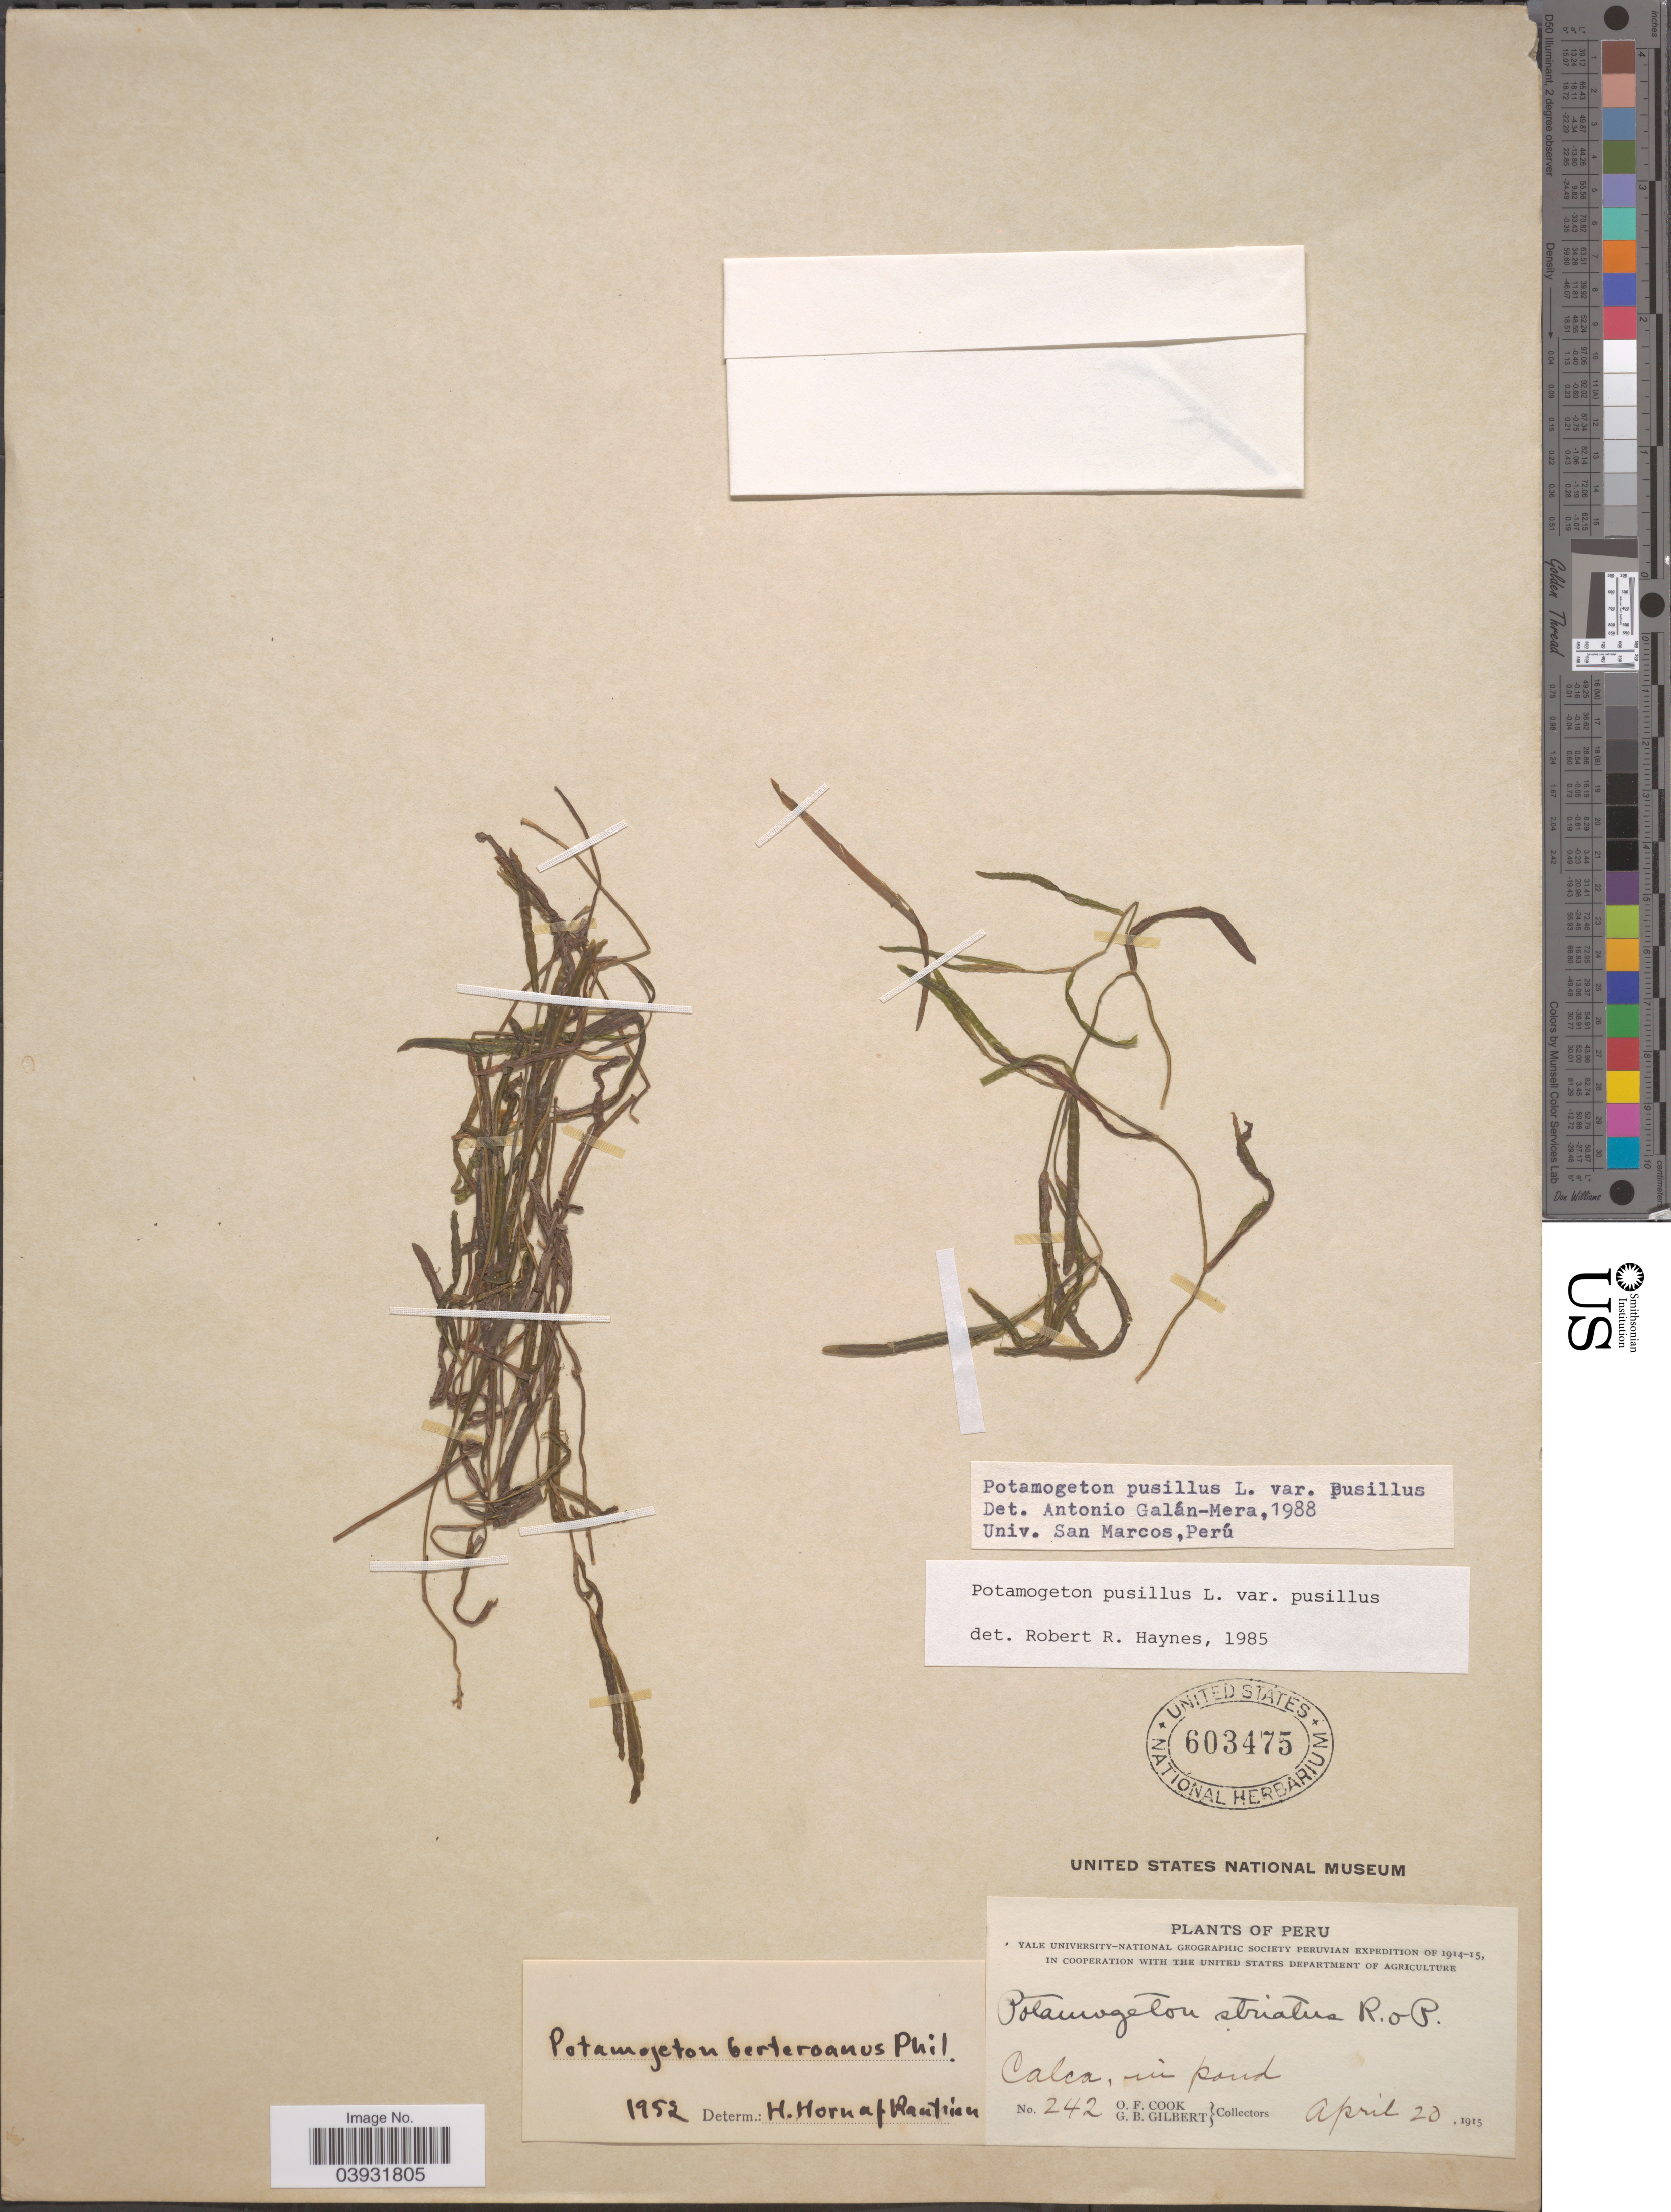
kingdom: Plantae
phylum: Tracheophyta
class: Liliopsida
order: Alismatales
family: Potamogetonaceae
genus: Potamogeton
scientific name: Potamogeton pusillus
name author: L.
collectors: O. F. Cook & G. B. Gilbert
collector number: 242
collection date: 1915-04-20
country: Peru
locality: Calca.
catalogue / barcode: US 603475